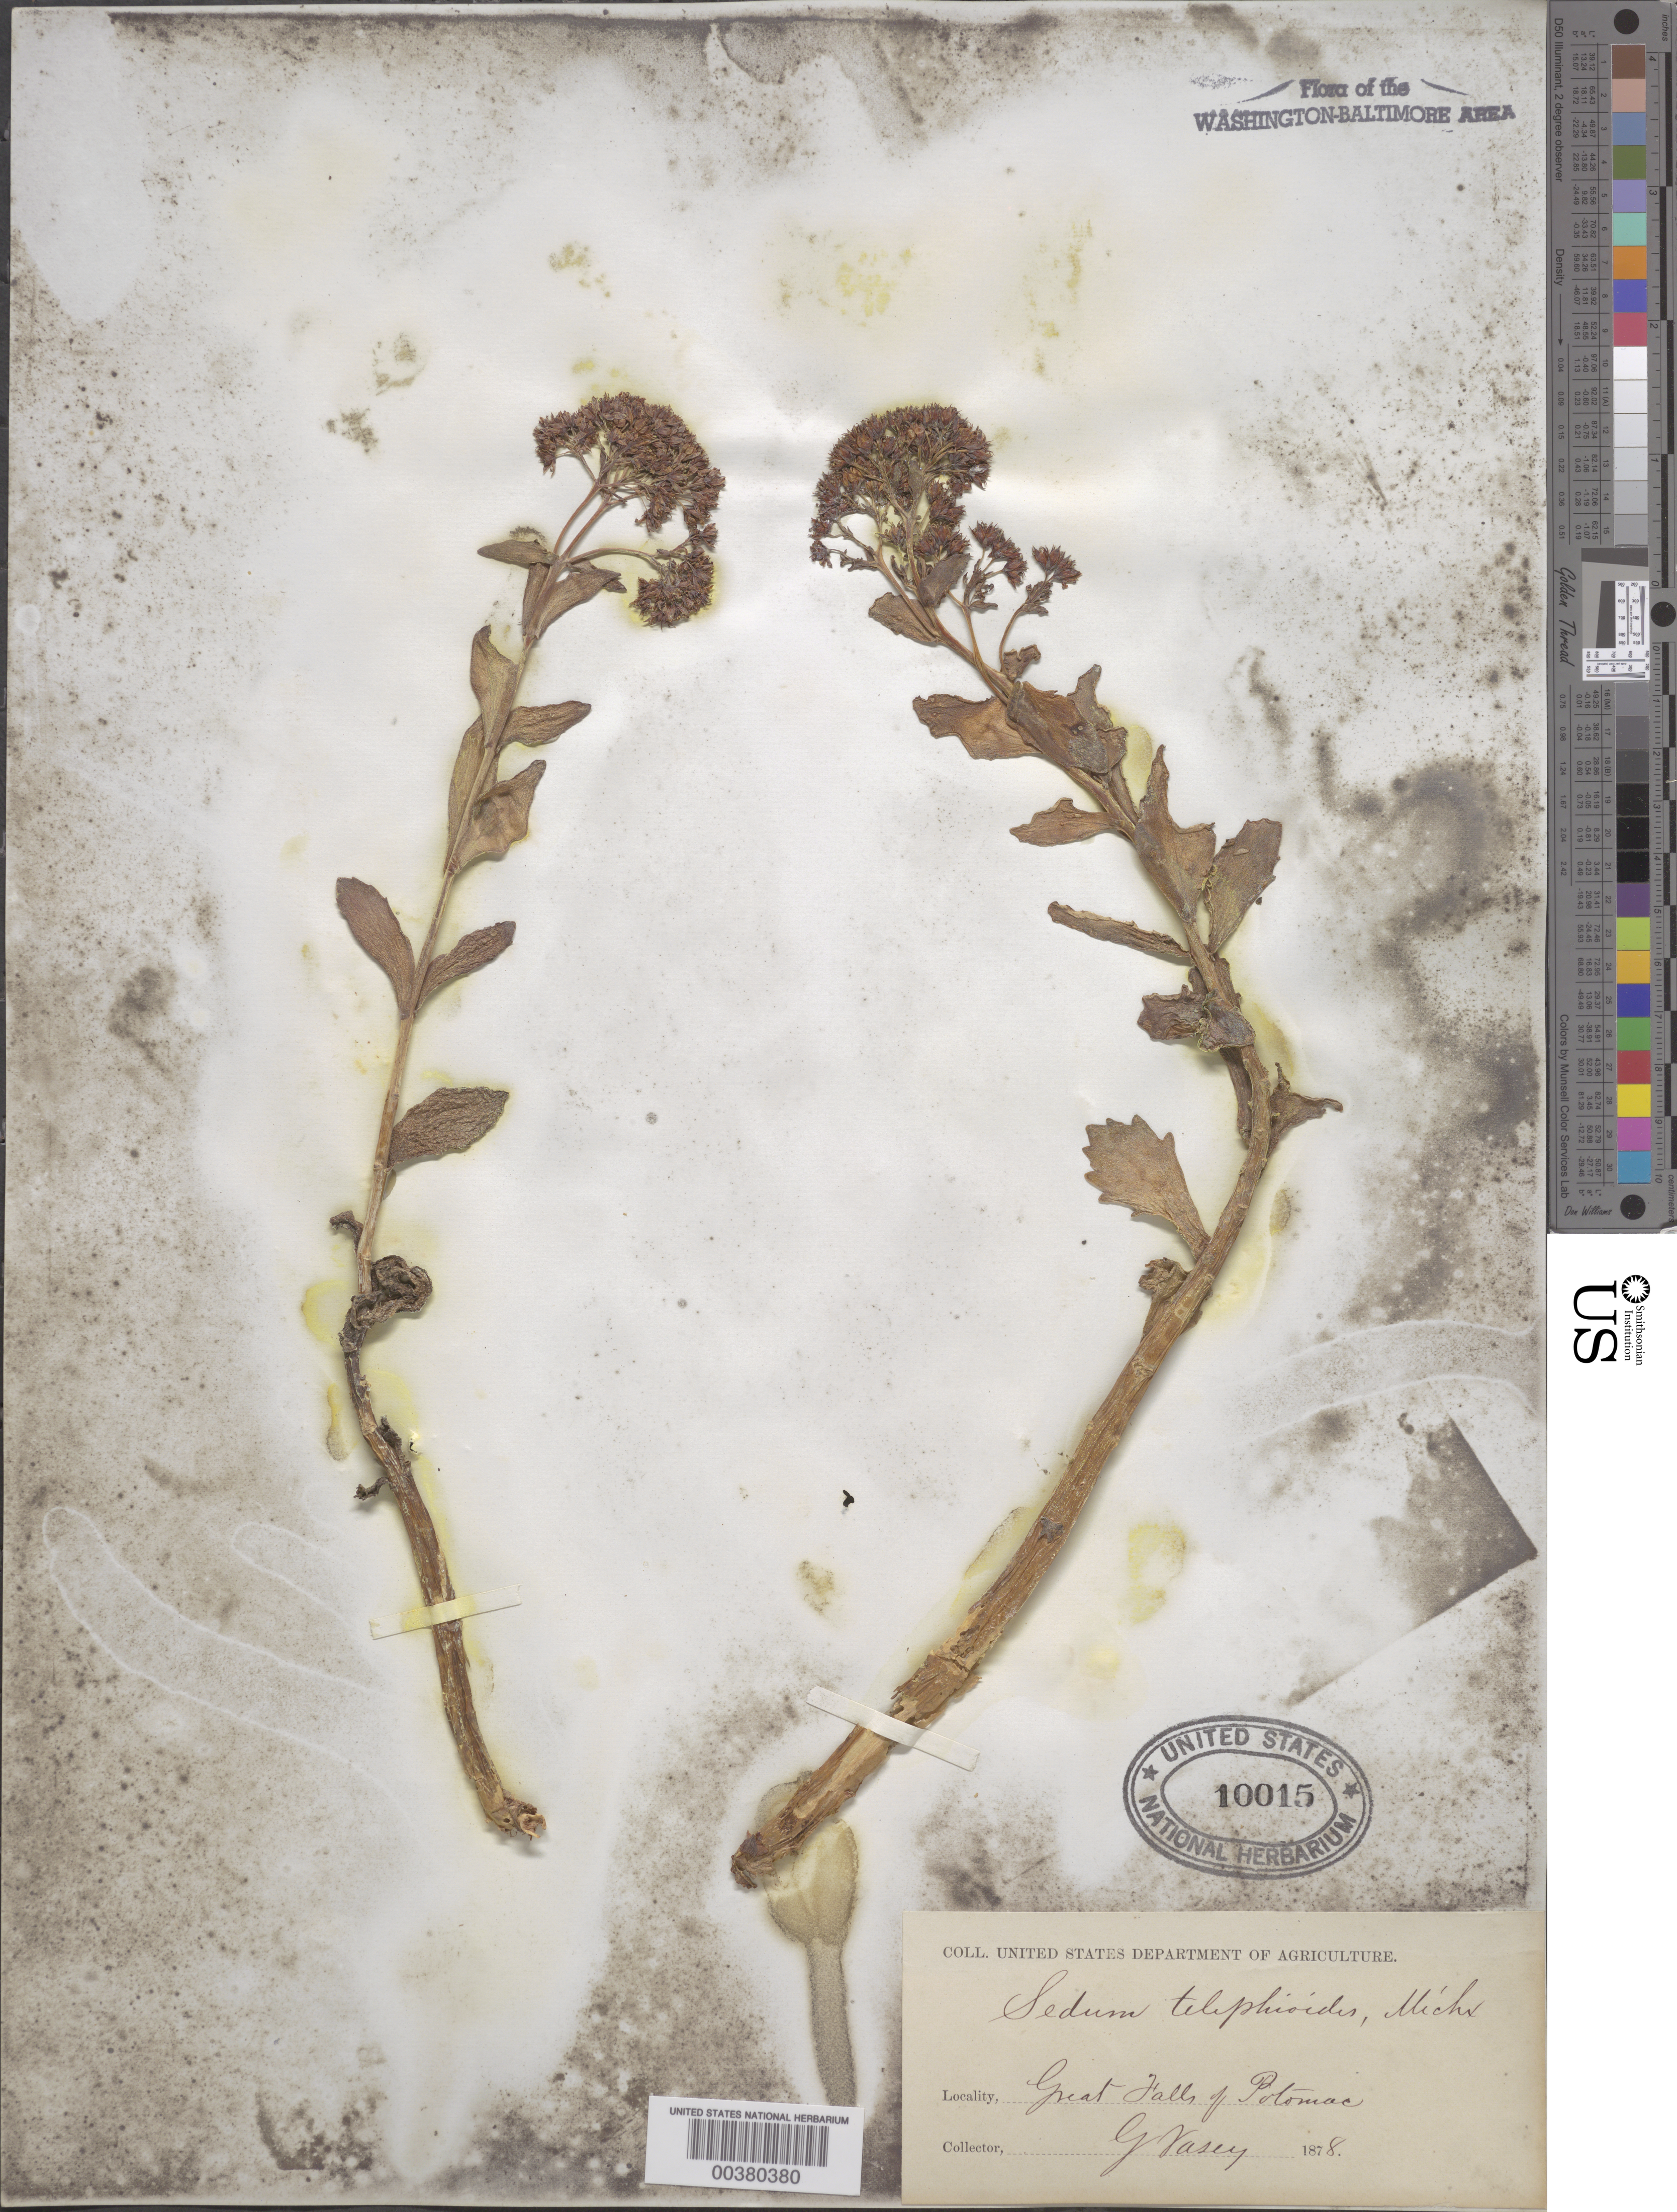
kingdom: Plantae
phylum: Tracheophyta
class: Magnoliopsida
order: Saxifragales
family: Crassulaceae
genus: Hylotelephium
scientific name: Hylotelephium telephioides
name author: (Michx.) H. Ohba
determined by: Strong, Mark T., (BOT), Smithsonian Institution - National Museum of Natural History (UNITED STATES)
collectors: G. Vasey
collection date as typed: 1878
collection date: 1878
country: United States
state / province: Maryland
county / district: Montgomery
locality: Great Falls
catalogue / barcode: US 10015